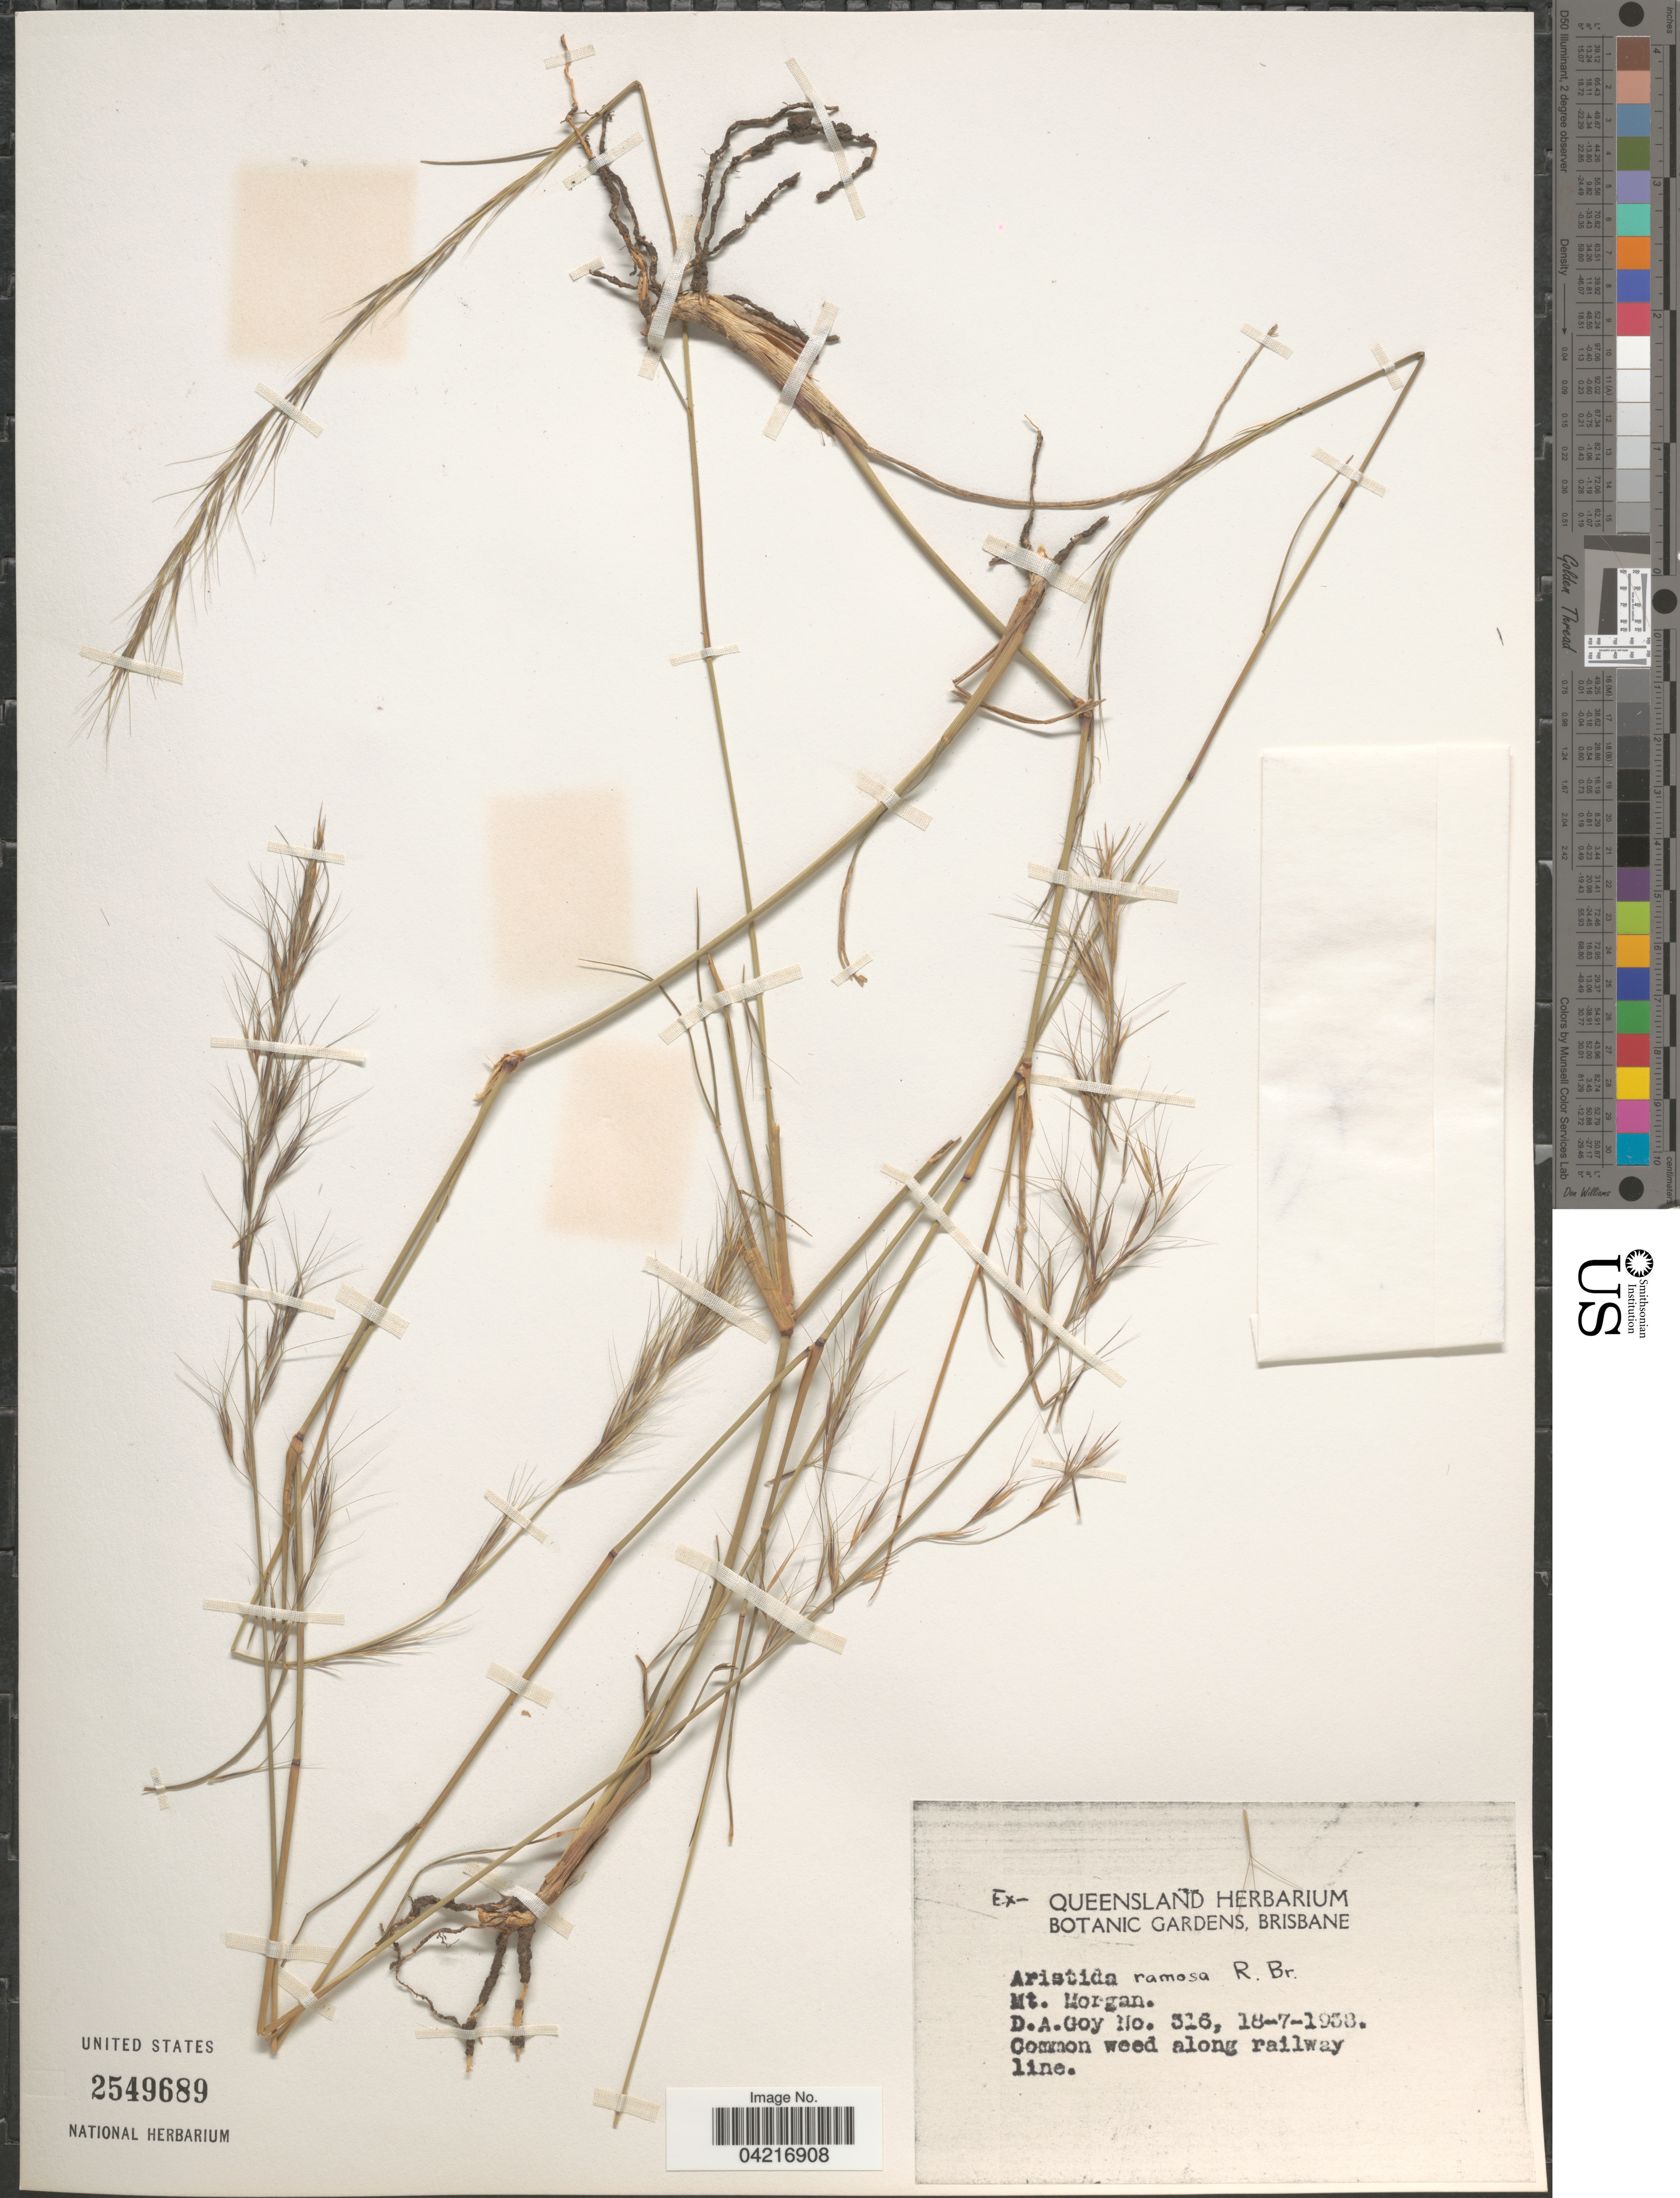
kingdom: Plantae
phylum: Tracheophyta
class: Liliopsida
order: Poales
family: Poaceae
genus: Aristida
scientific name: Aristida ramosa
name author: R. Br.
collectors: D. Goy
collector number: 316*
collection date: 1938-07-18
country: Australia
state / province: Queensland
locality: Mt. Morgan.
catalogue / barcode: US 2549689